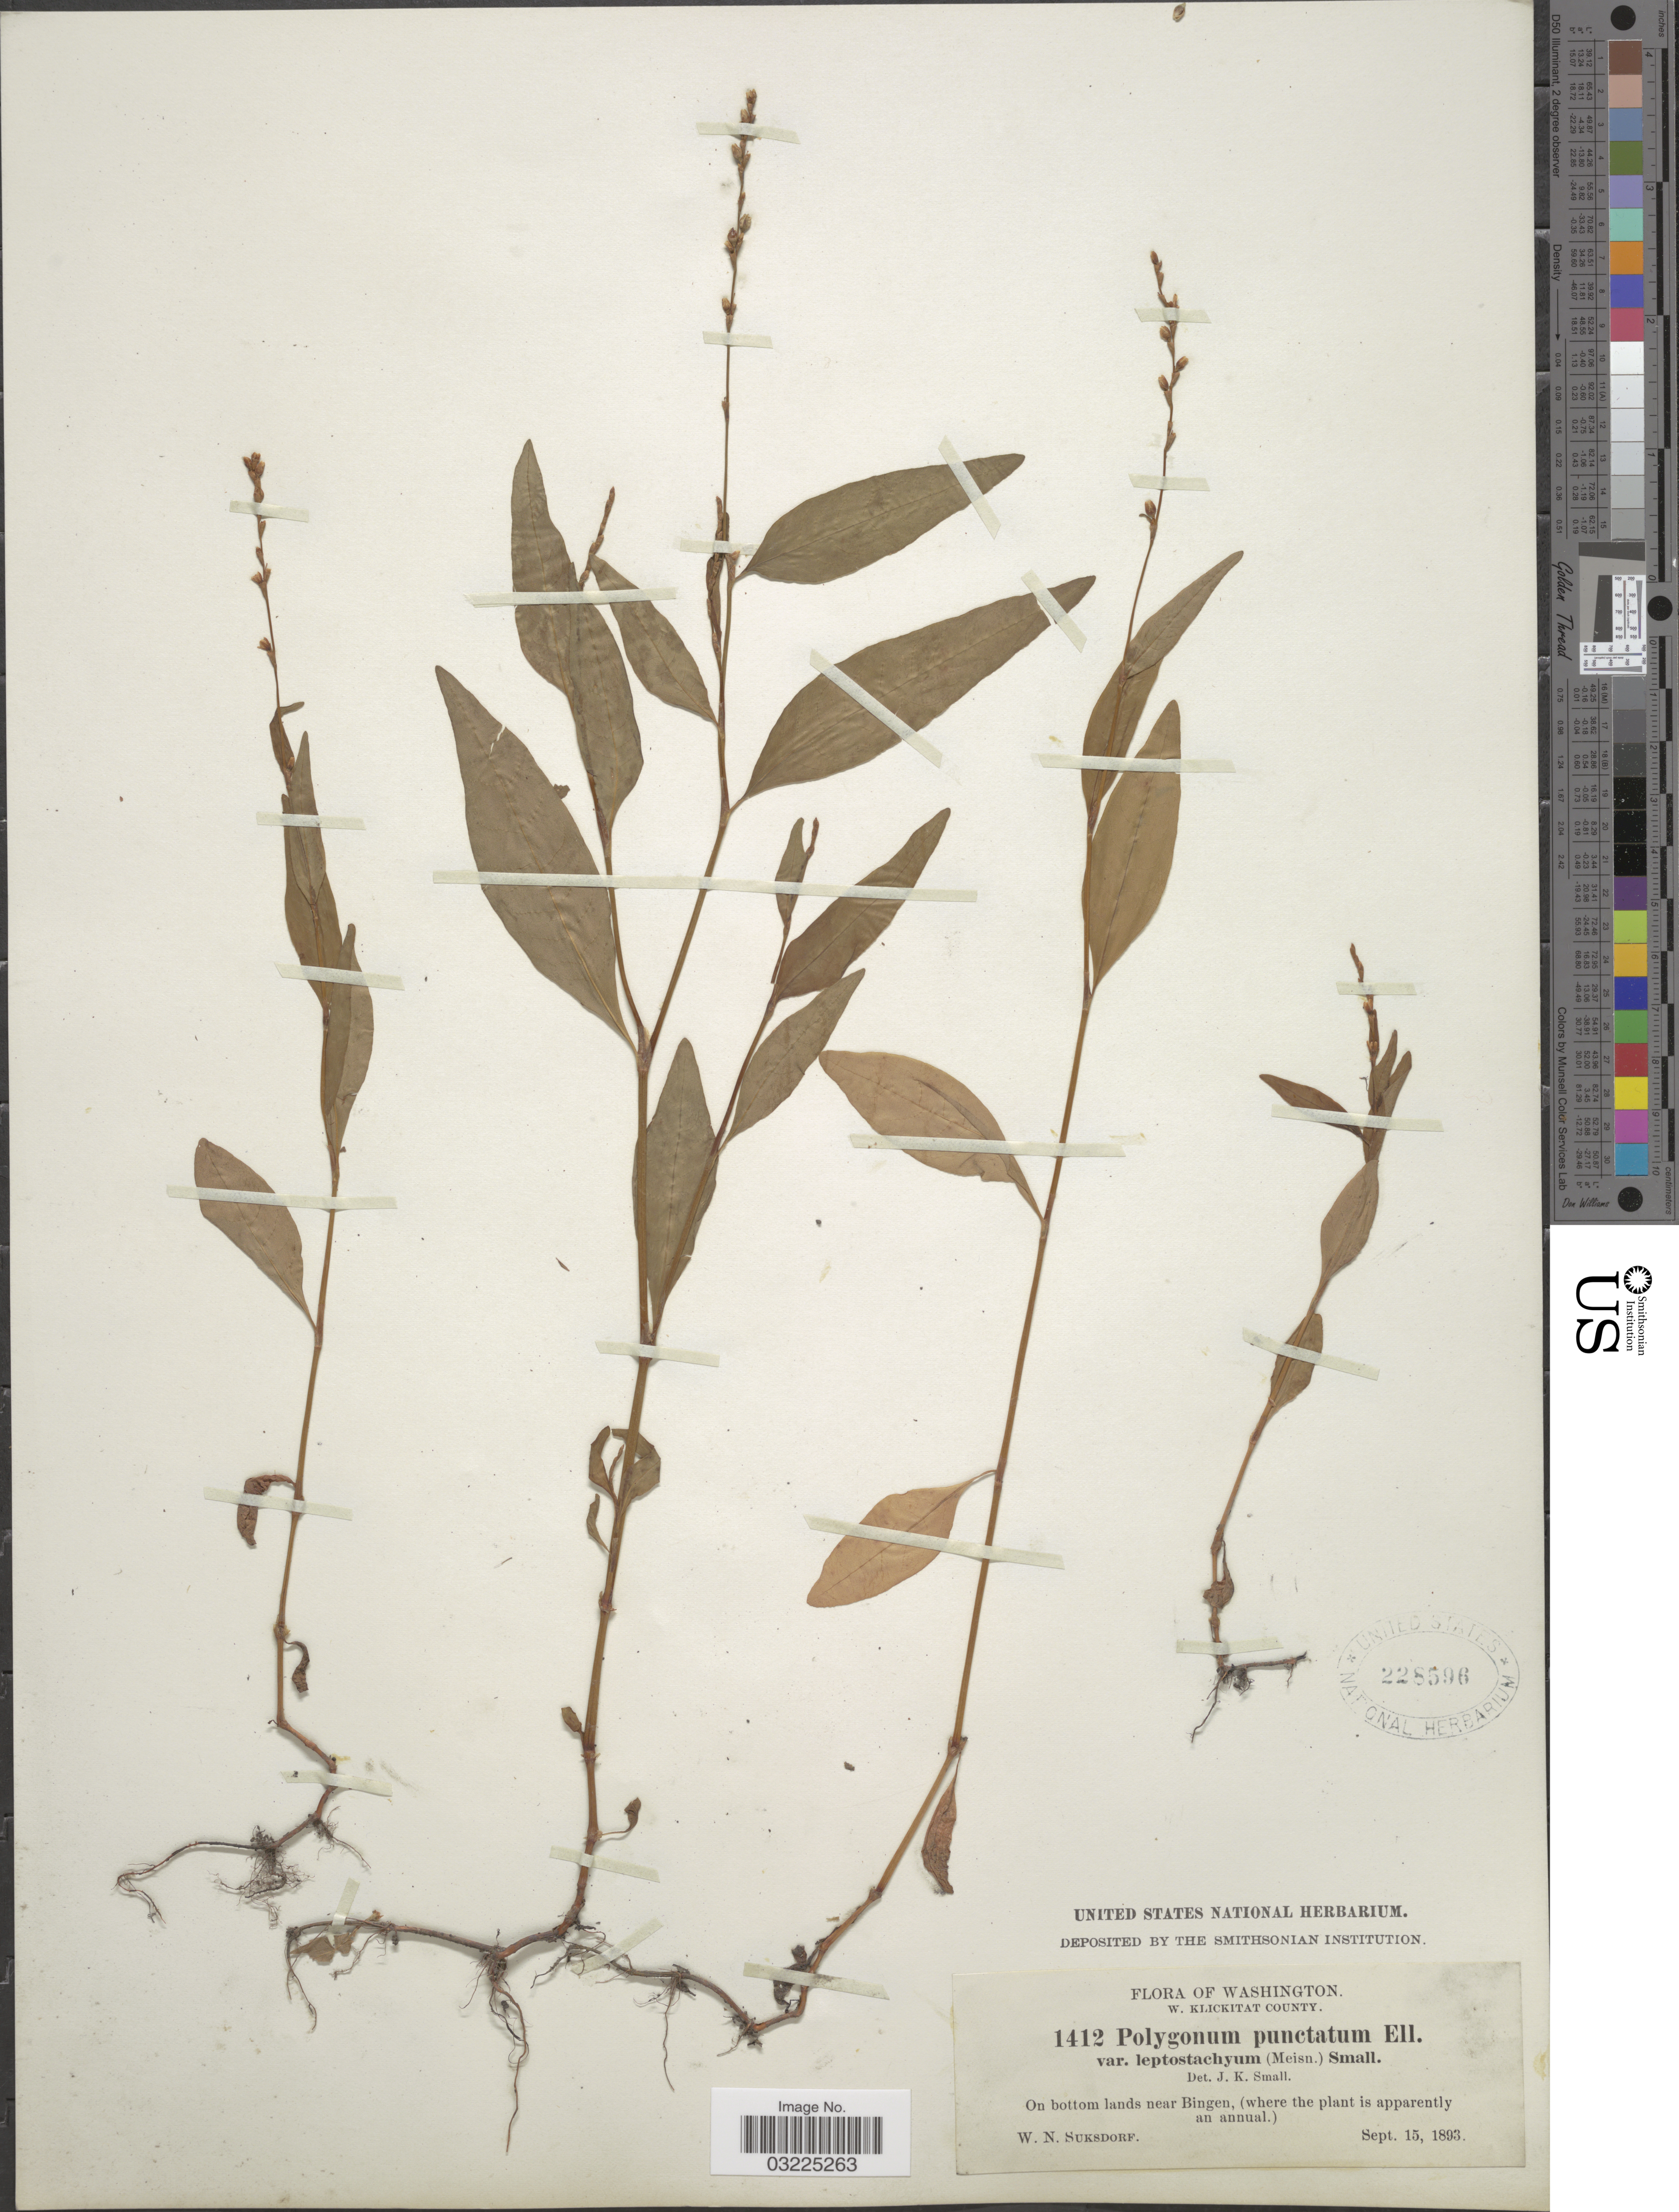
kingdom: Plantae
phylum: Tracheophyta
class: Magnoliopsida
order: Caryophyllales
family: Polygonaceae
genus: Persicaria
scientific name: Persicaria punctata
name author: (Elliott) Small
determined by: Atha, D. E.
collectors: W. N. Suksdorf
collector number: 1412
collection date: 1893-09-15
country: United States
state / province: Washington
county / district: Klickitat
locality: W. Klickitat County. On bottom lands near Bingen.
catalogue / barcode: US 228596